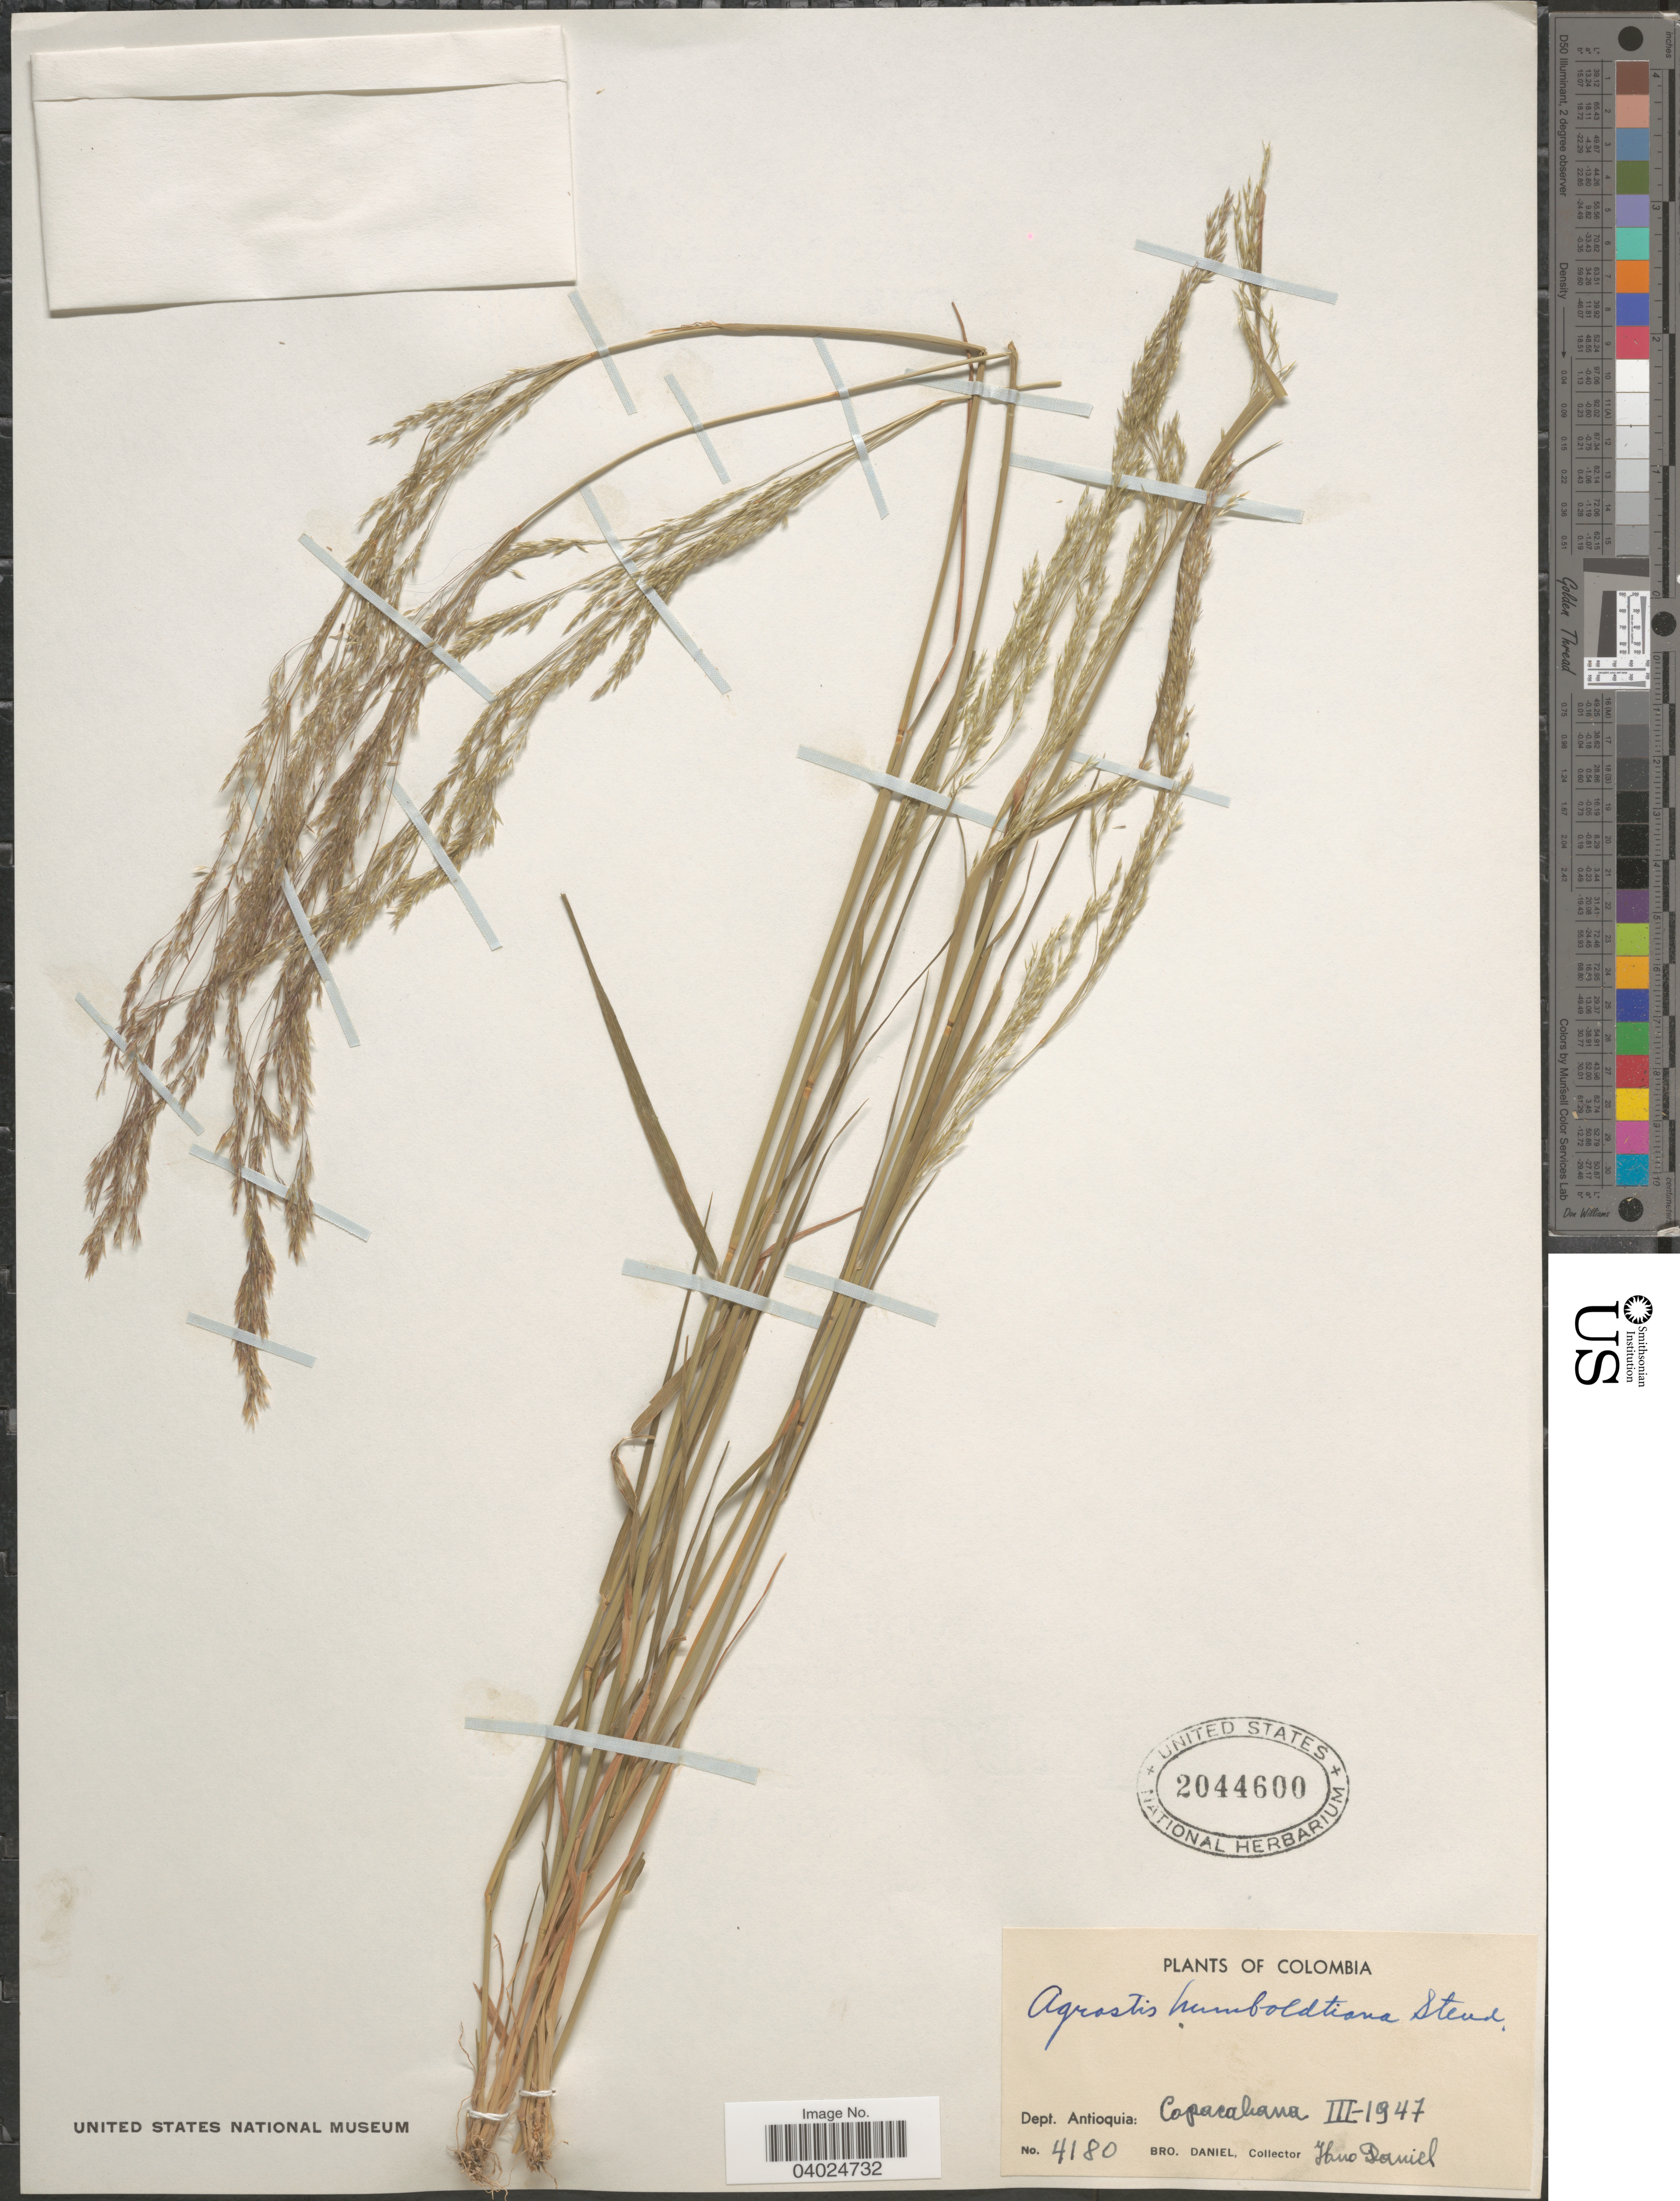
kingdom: Plantae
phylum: Tracheophyta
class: Liliopsida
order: Poales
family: Poaceae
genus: Agrostis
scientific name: Agrostis stolonifera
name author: L.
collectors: Bro. Daniel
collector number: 4180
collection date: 1947-03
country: Colombia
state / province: Antioquia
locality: Dept. Antioquia: Copacabana.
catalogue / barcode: US 2044600